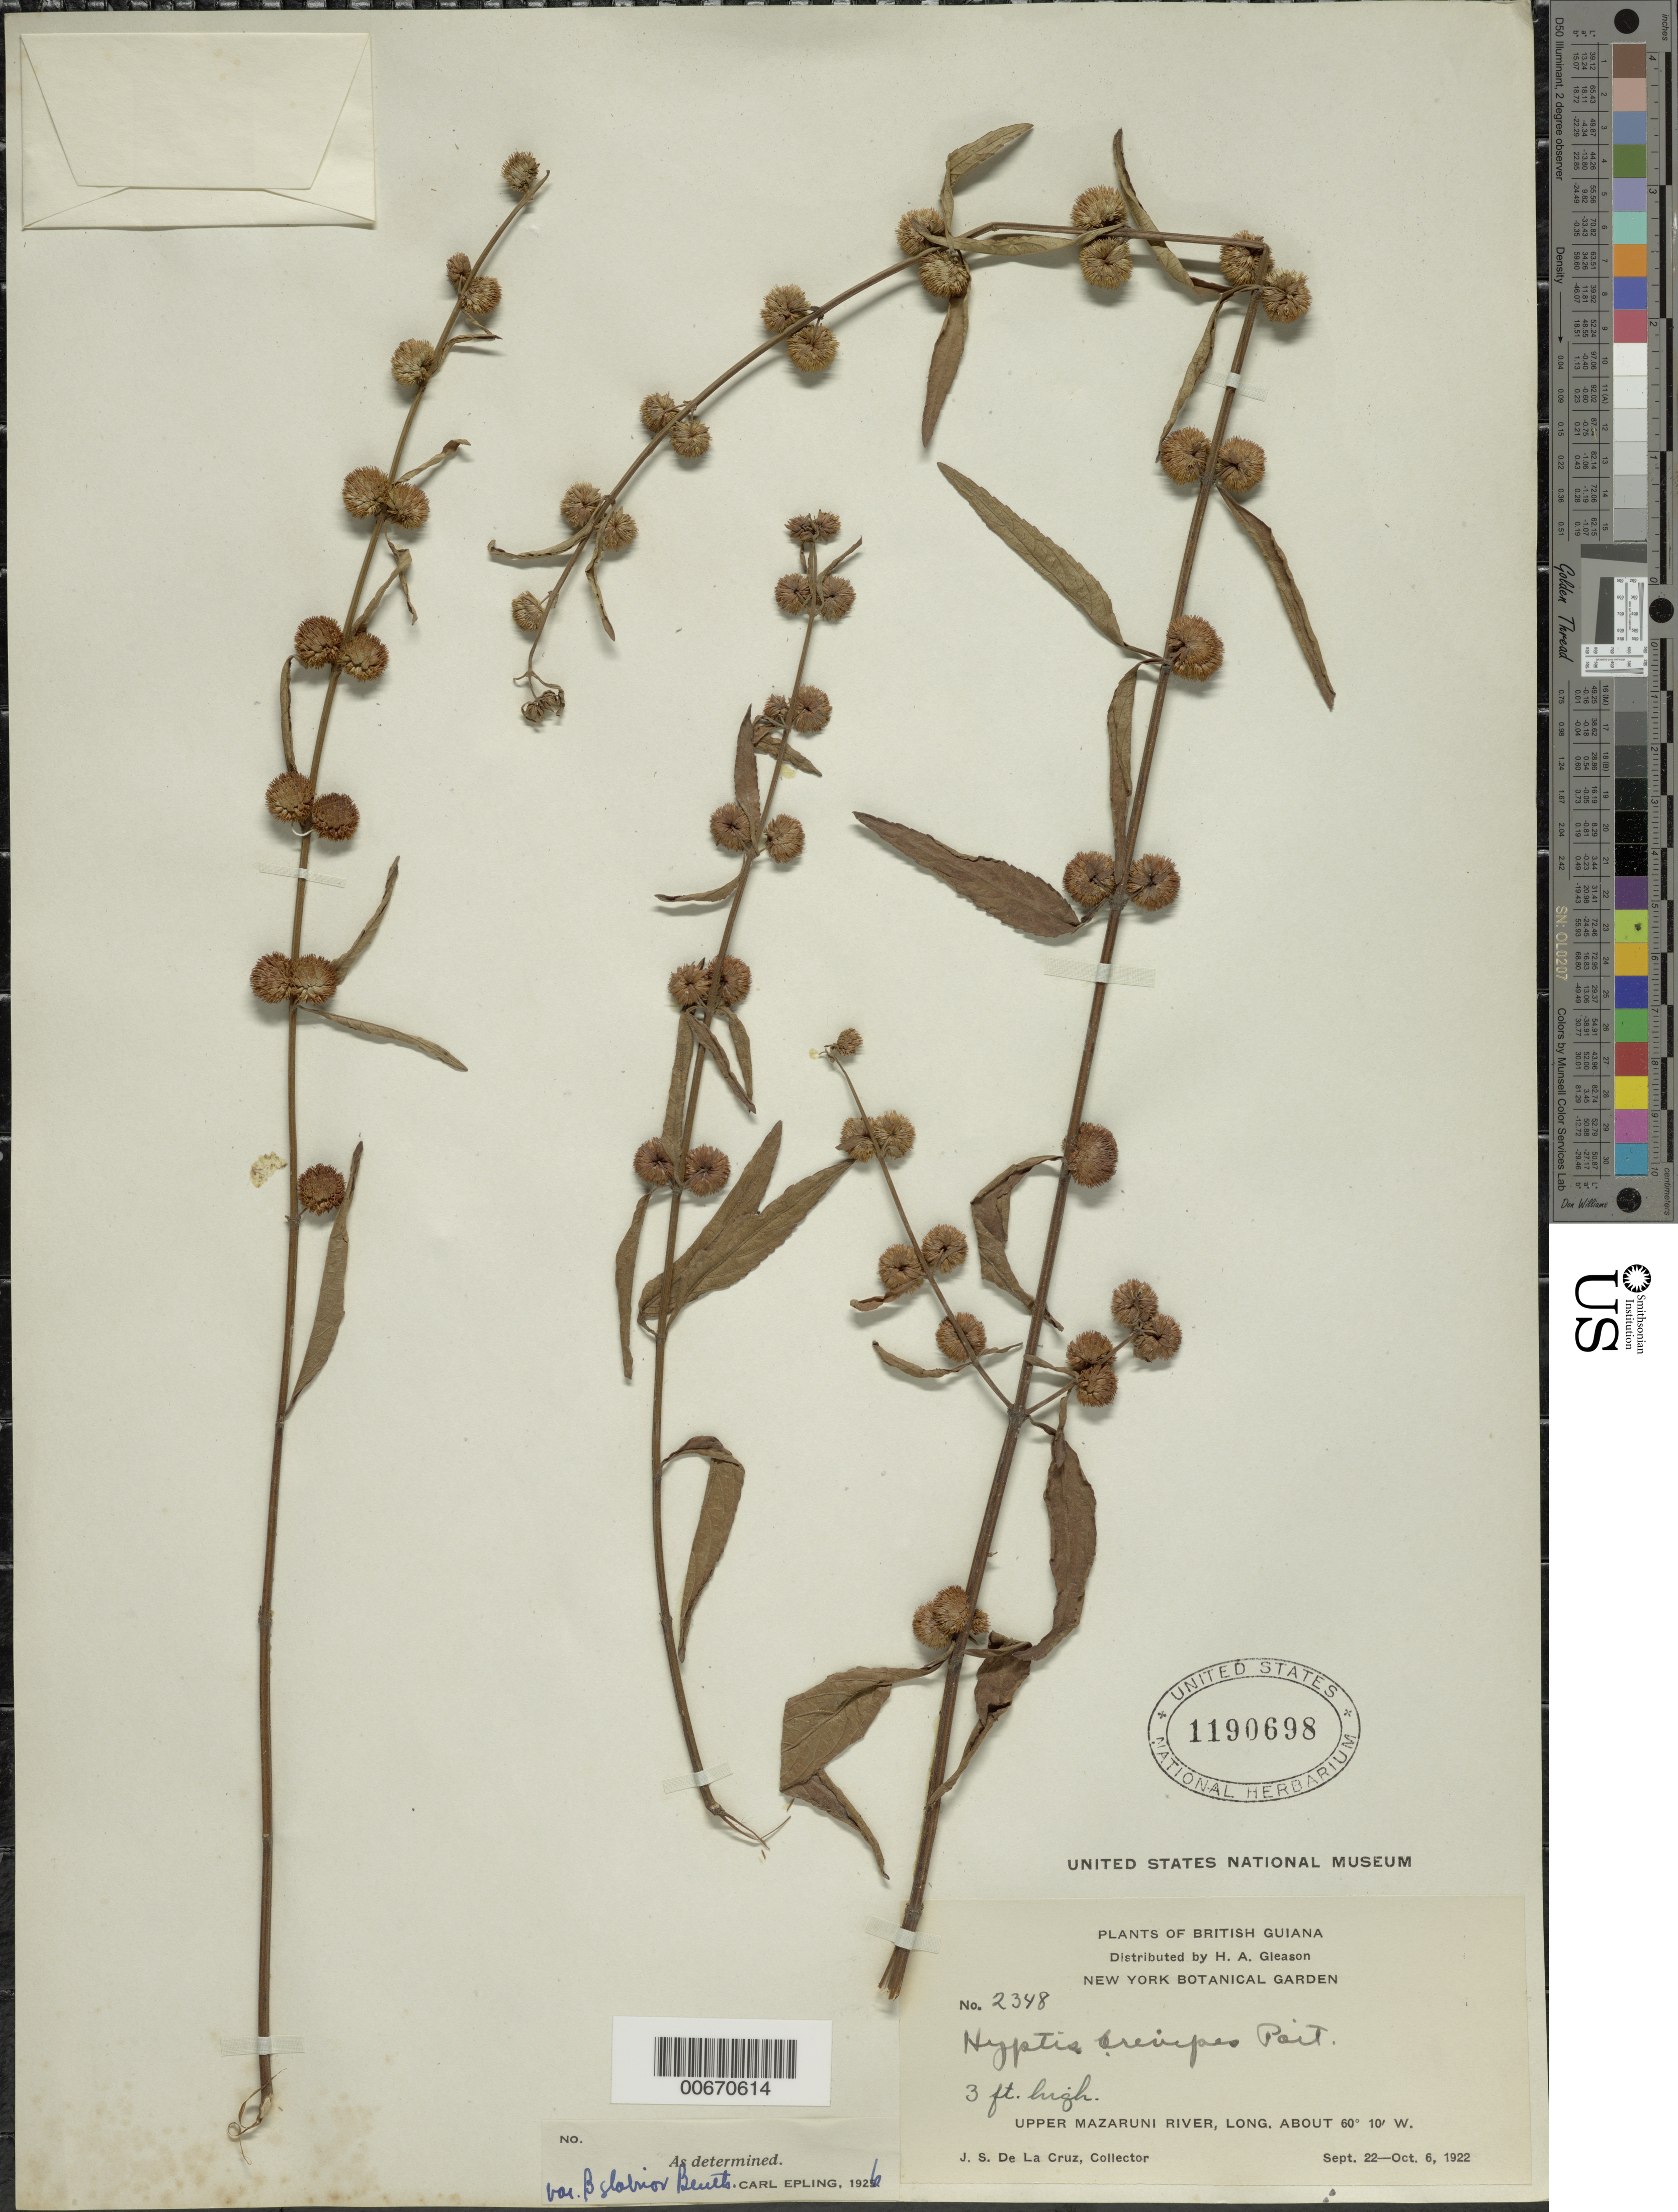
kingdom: Plantae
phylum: Tracheophyta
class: Magnoliopsida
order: Lamiales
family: Lamiaceae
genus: Hyptis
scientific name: Hyptis brevipes var. glabrior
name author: Benth.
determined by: Epling, C. C.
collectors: J. S. de la Cruz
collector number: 2348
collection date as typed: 22-Sep-22 to 6-Oct-22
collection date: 1922-09-22/1922-10-06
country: Guyana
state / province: Cuyuni-Mazaruni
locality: Upper Mazaruni R.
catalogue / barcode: US 1190698